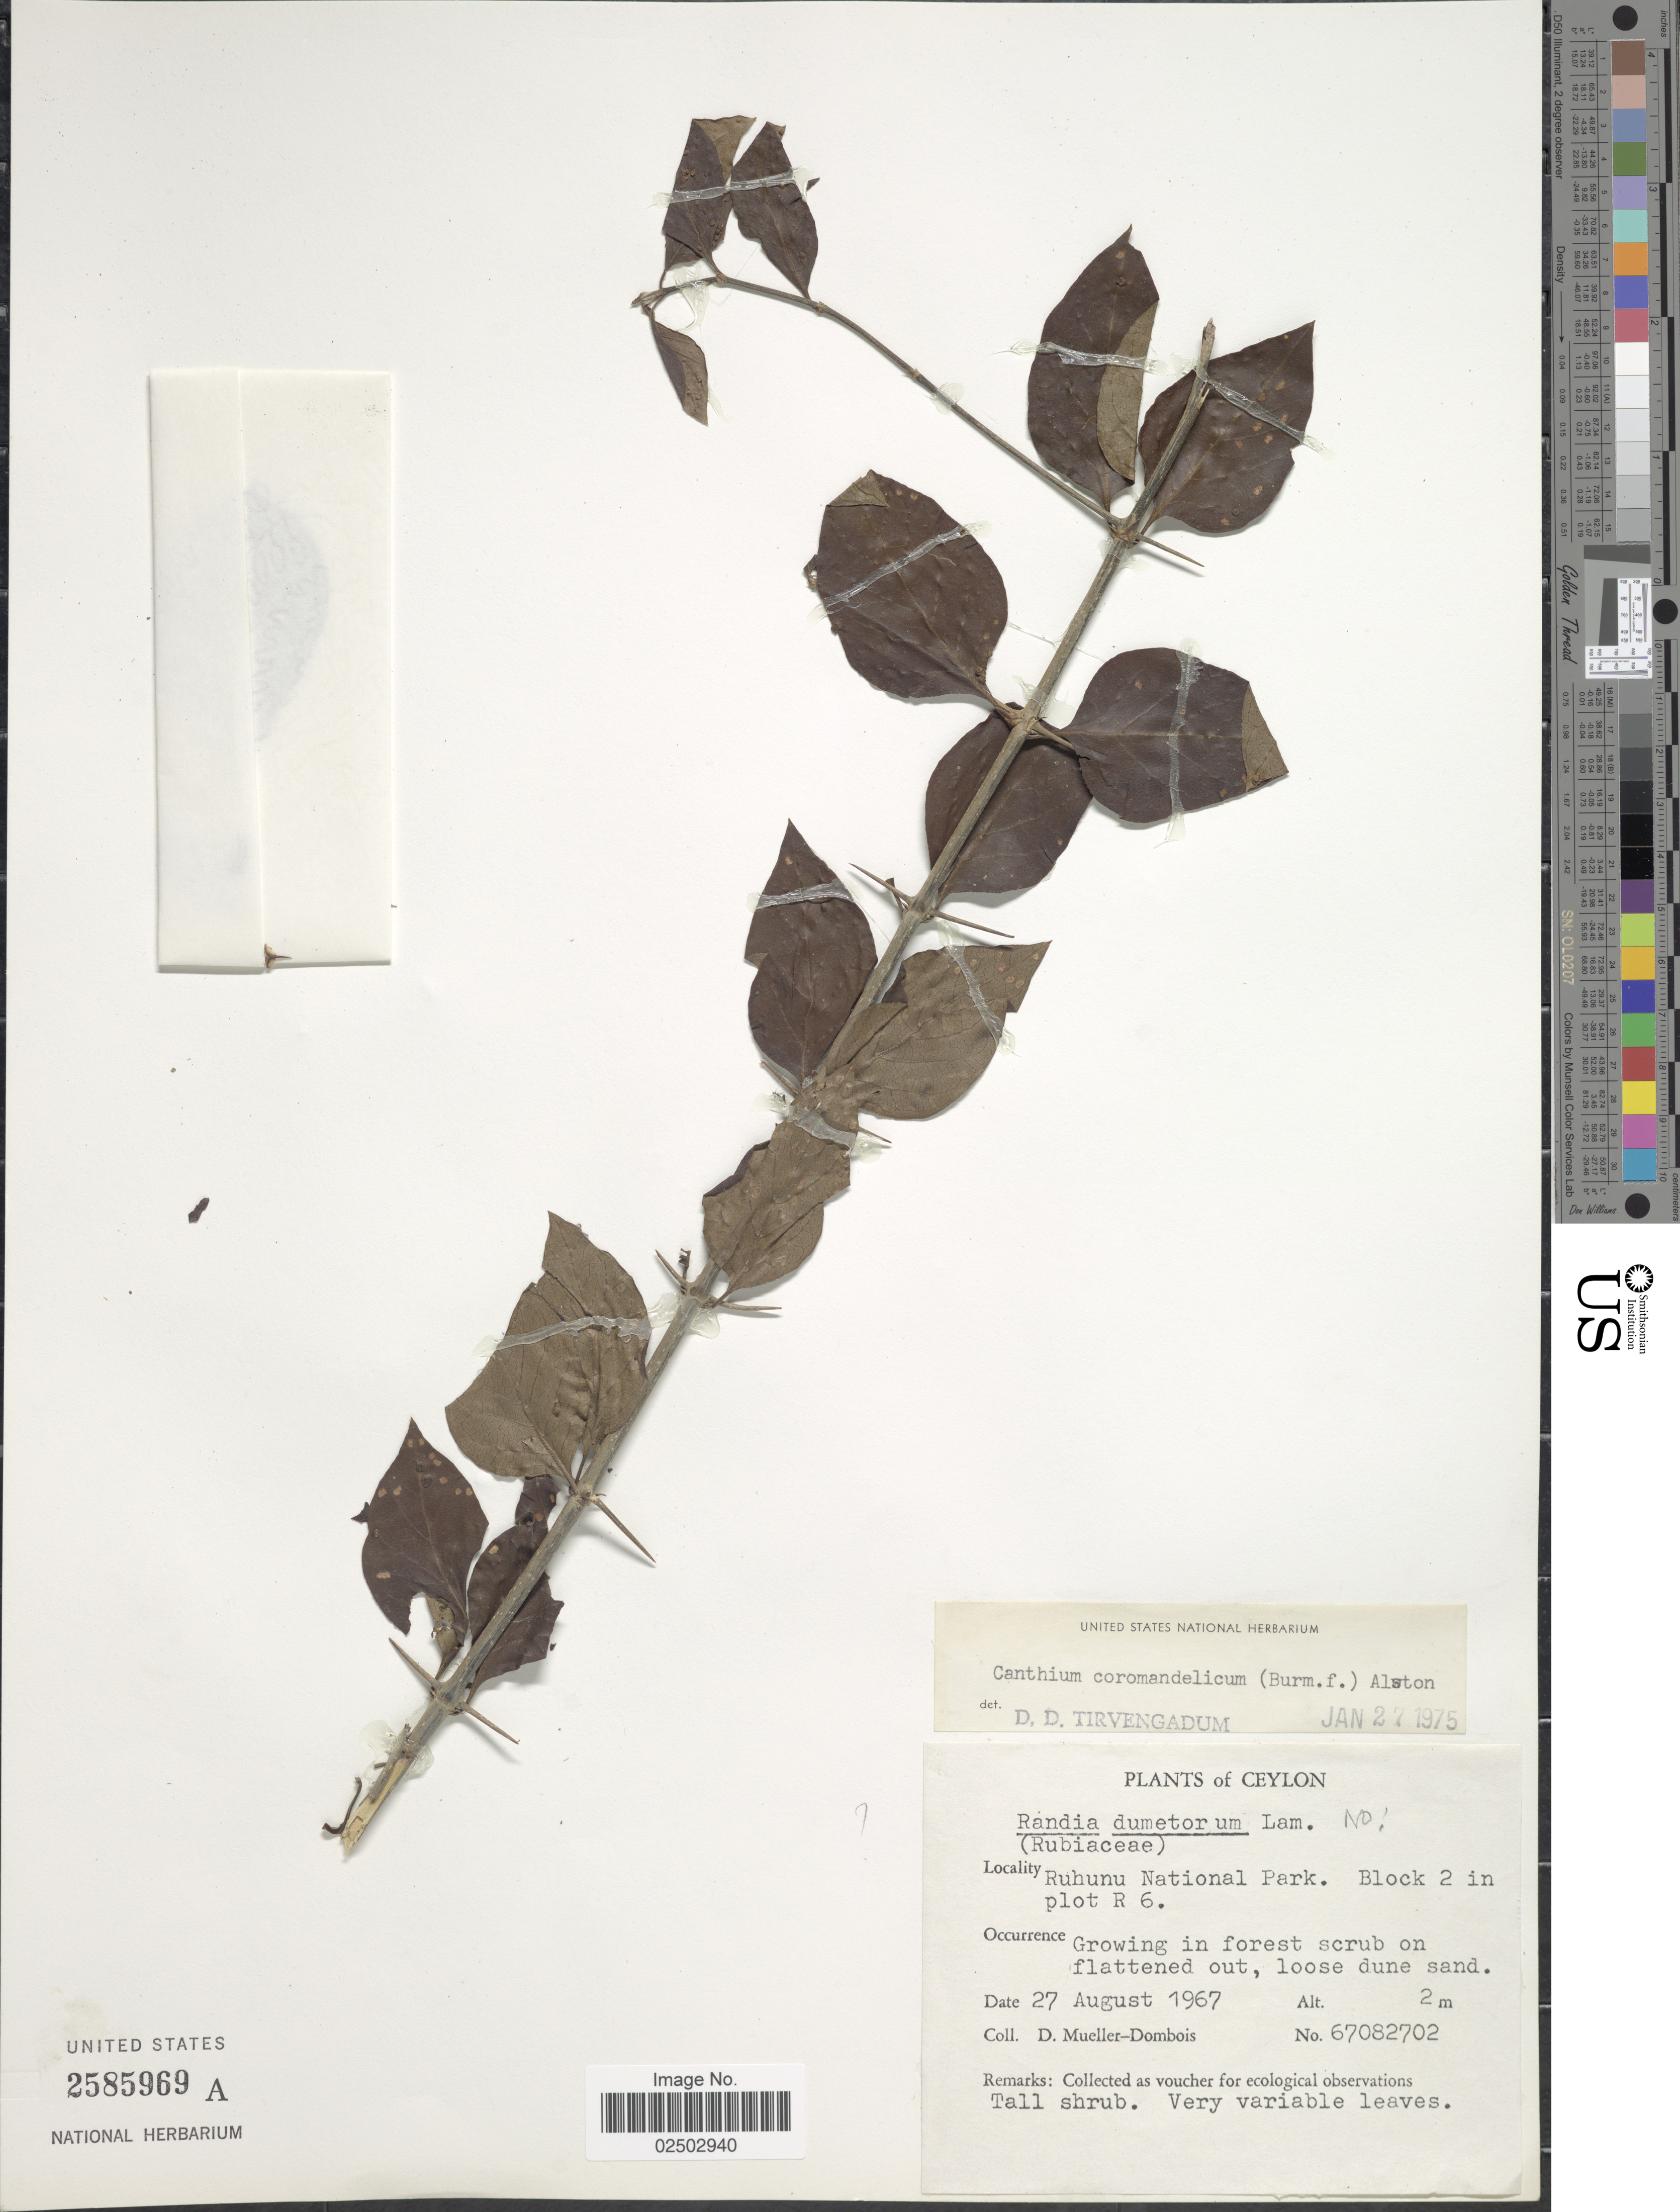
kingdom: Plantae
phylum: Tracheophyta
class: Magnoliopsida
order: Gentianales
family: Rubiaceae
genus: Canthium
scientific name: Canthium coromandelicum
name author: (Burm. f.) Alston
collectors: D. Mueller-Dombois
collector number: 67082702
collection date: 1967-08-27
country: Sri Lanka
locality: Ceylon, Ruhunu National Park, Block 2 in plot R 6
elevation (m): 2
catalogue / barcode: US 2585969A